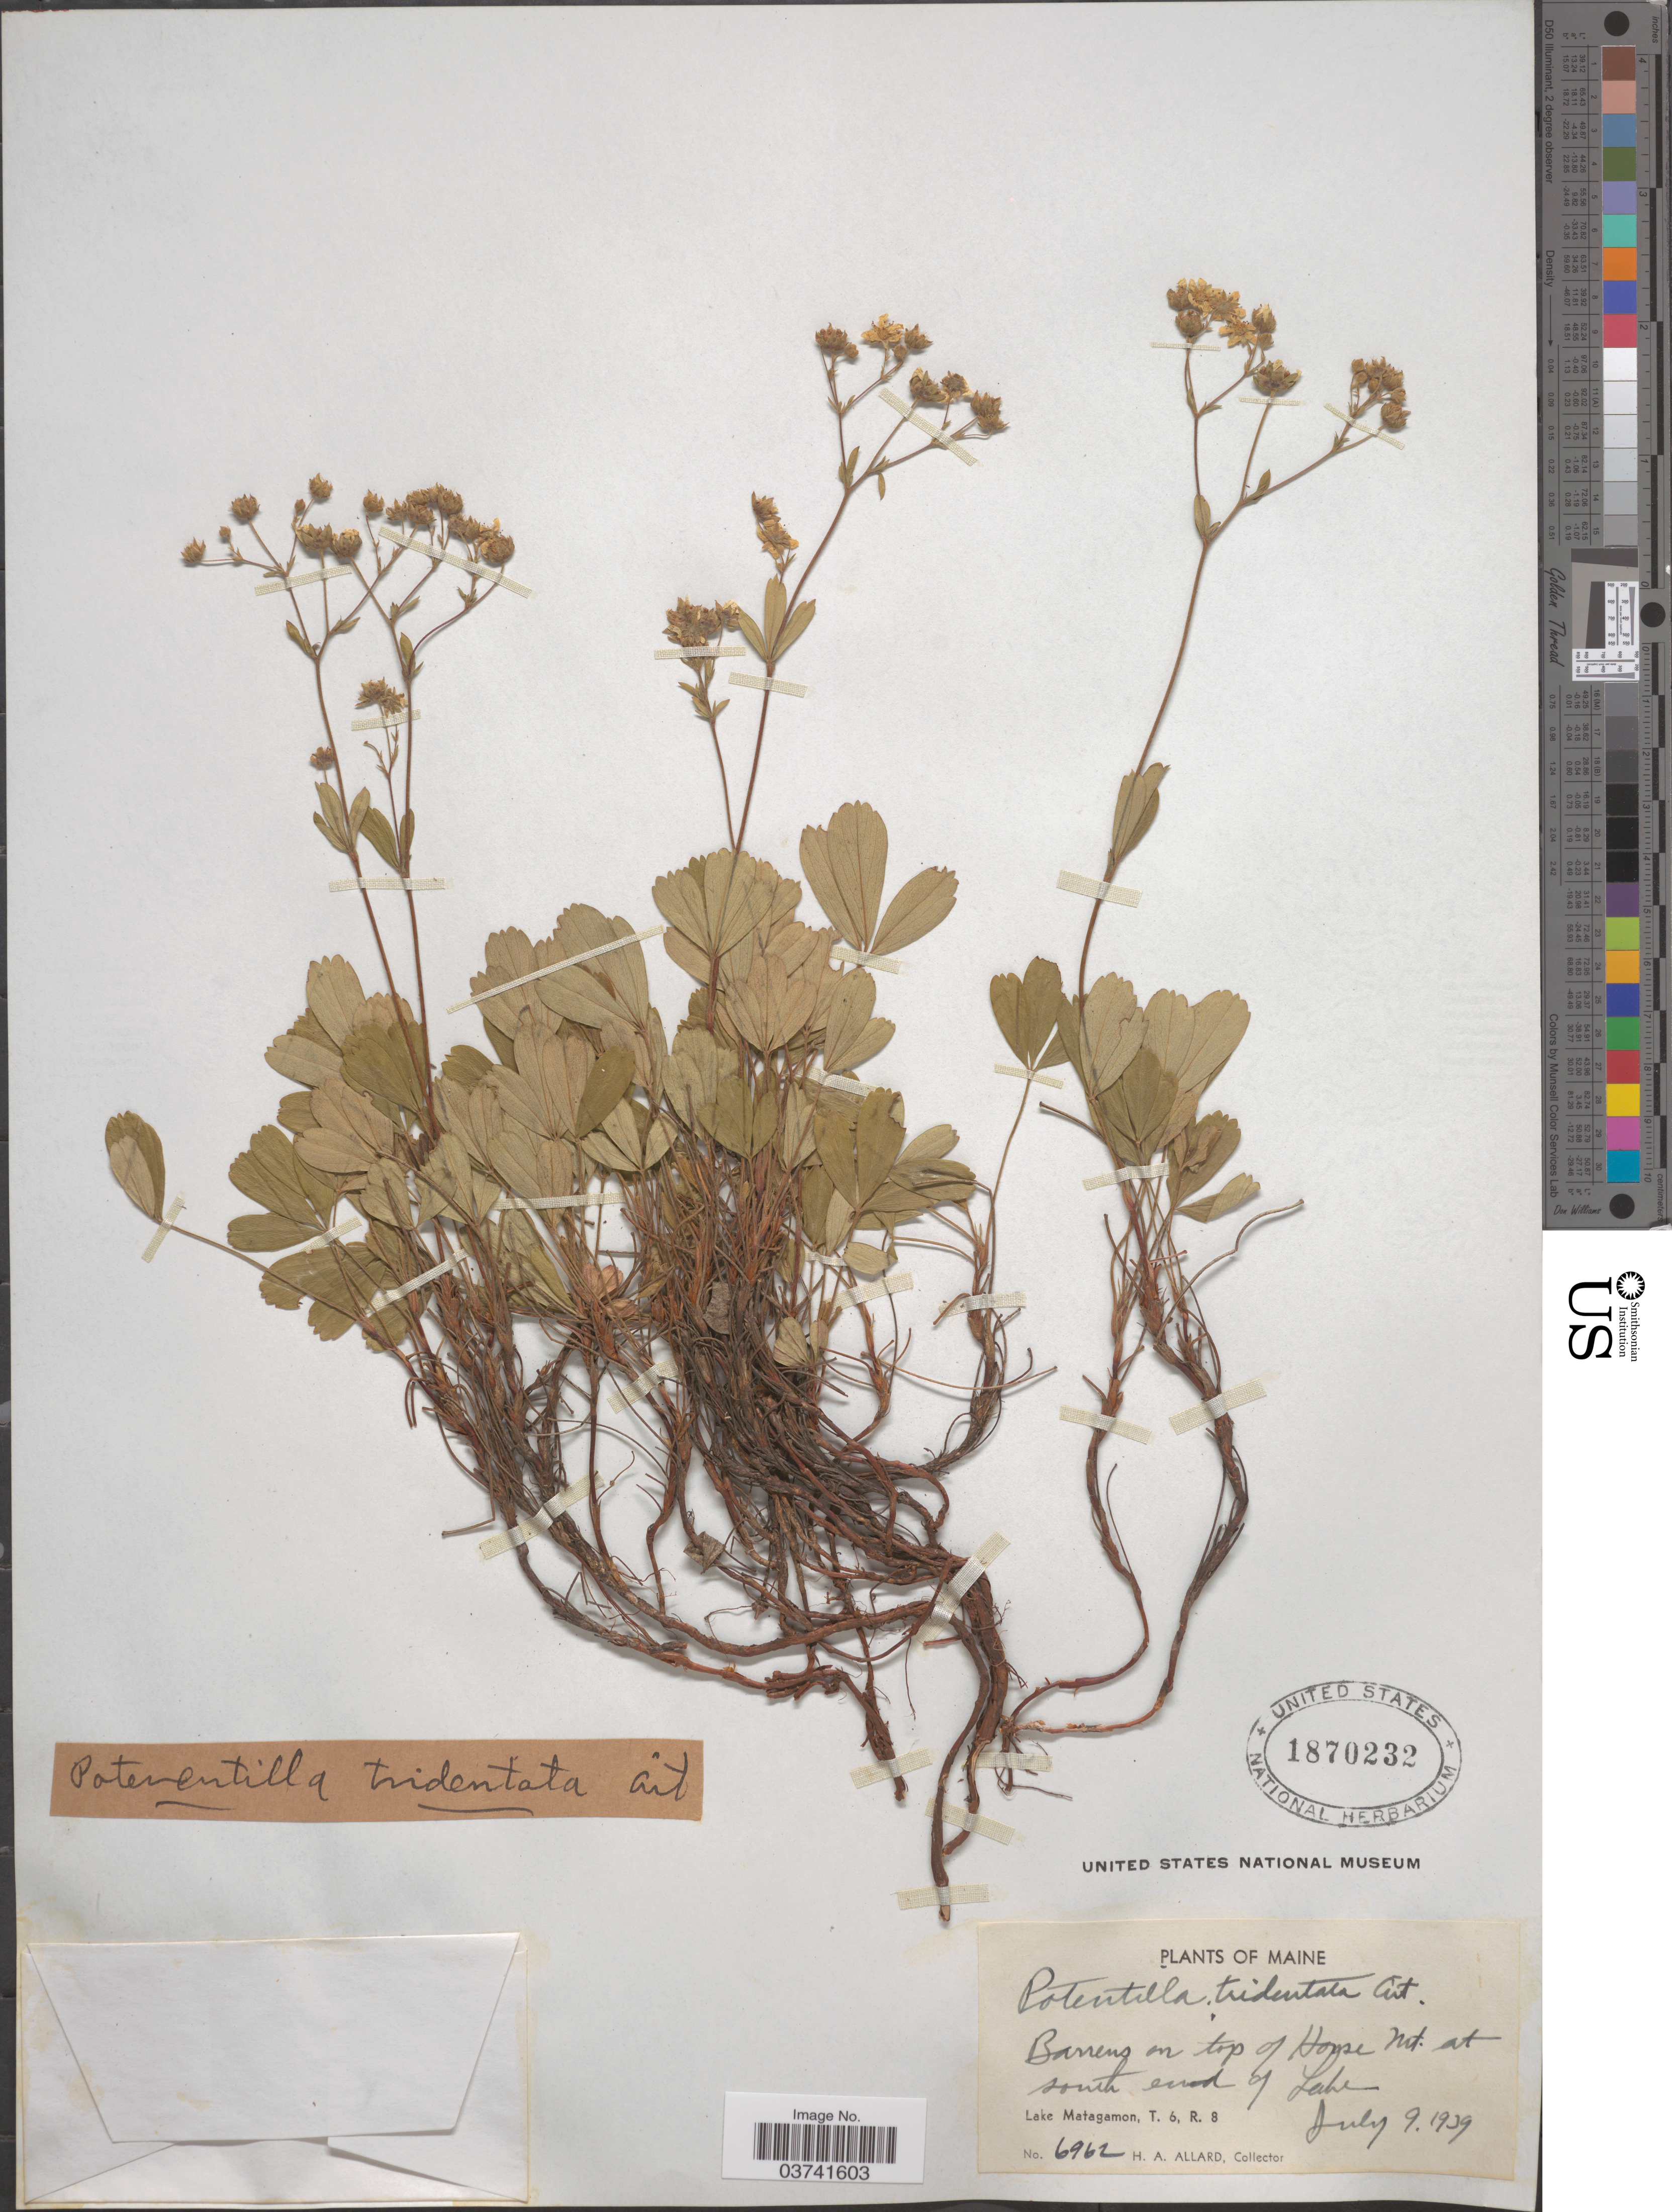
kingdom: Plantae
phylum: Tracheophyta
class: Magnoliopsida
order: Rosales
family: Rosaceae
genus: Potentilla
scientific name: Potentilla tridentata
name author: Aiton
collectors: H. A. Allard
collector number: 6962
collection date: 1939-07-09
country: United States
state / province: Maine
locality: Barrens on top of House Mt. at south end of Lake. Lake Matagamon, T. 6, R. 8.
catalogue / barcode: US 1870232